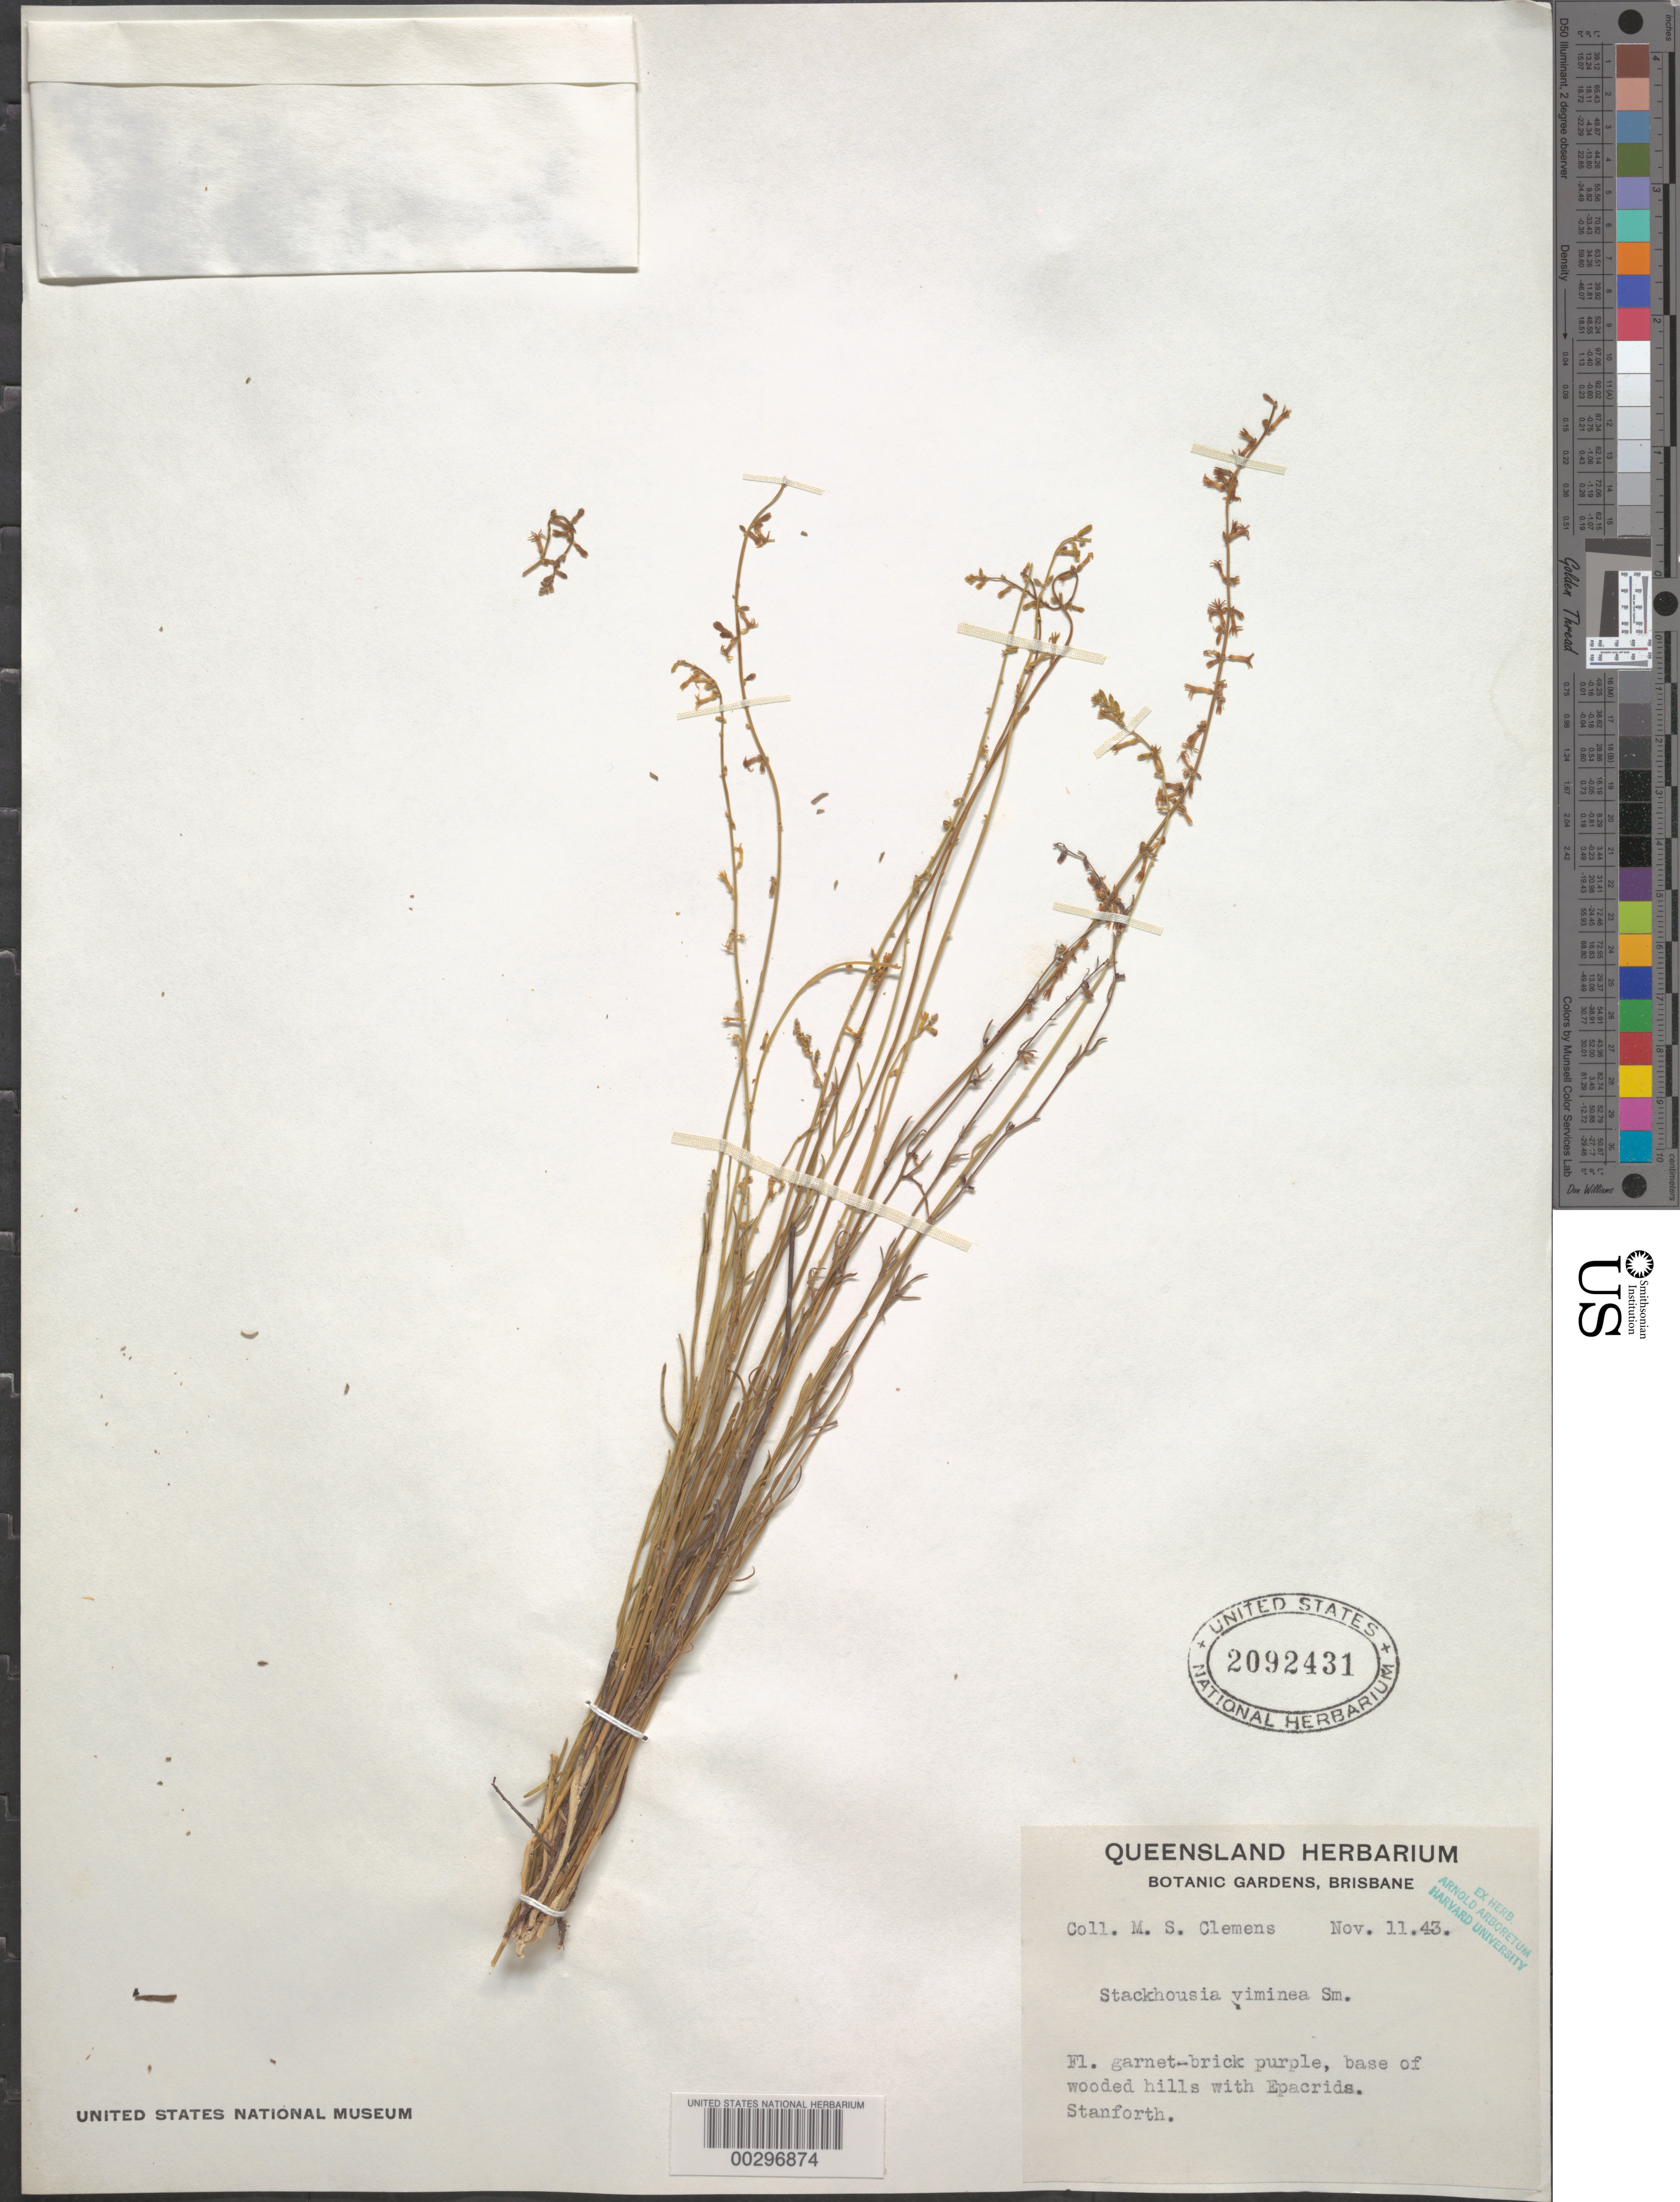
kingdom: Plantae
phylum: Tracheophyta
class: Magnoliopsida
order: Celastrales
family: Celastraceae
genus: Stackhousia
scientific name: Stackhousia viminea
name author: Small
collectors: M. S. Clemens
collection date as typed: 11 Nov 1943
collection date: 1943-11-11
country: Australia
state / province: Queensland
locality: Stanforth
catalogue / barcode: US 2092431